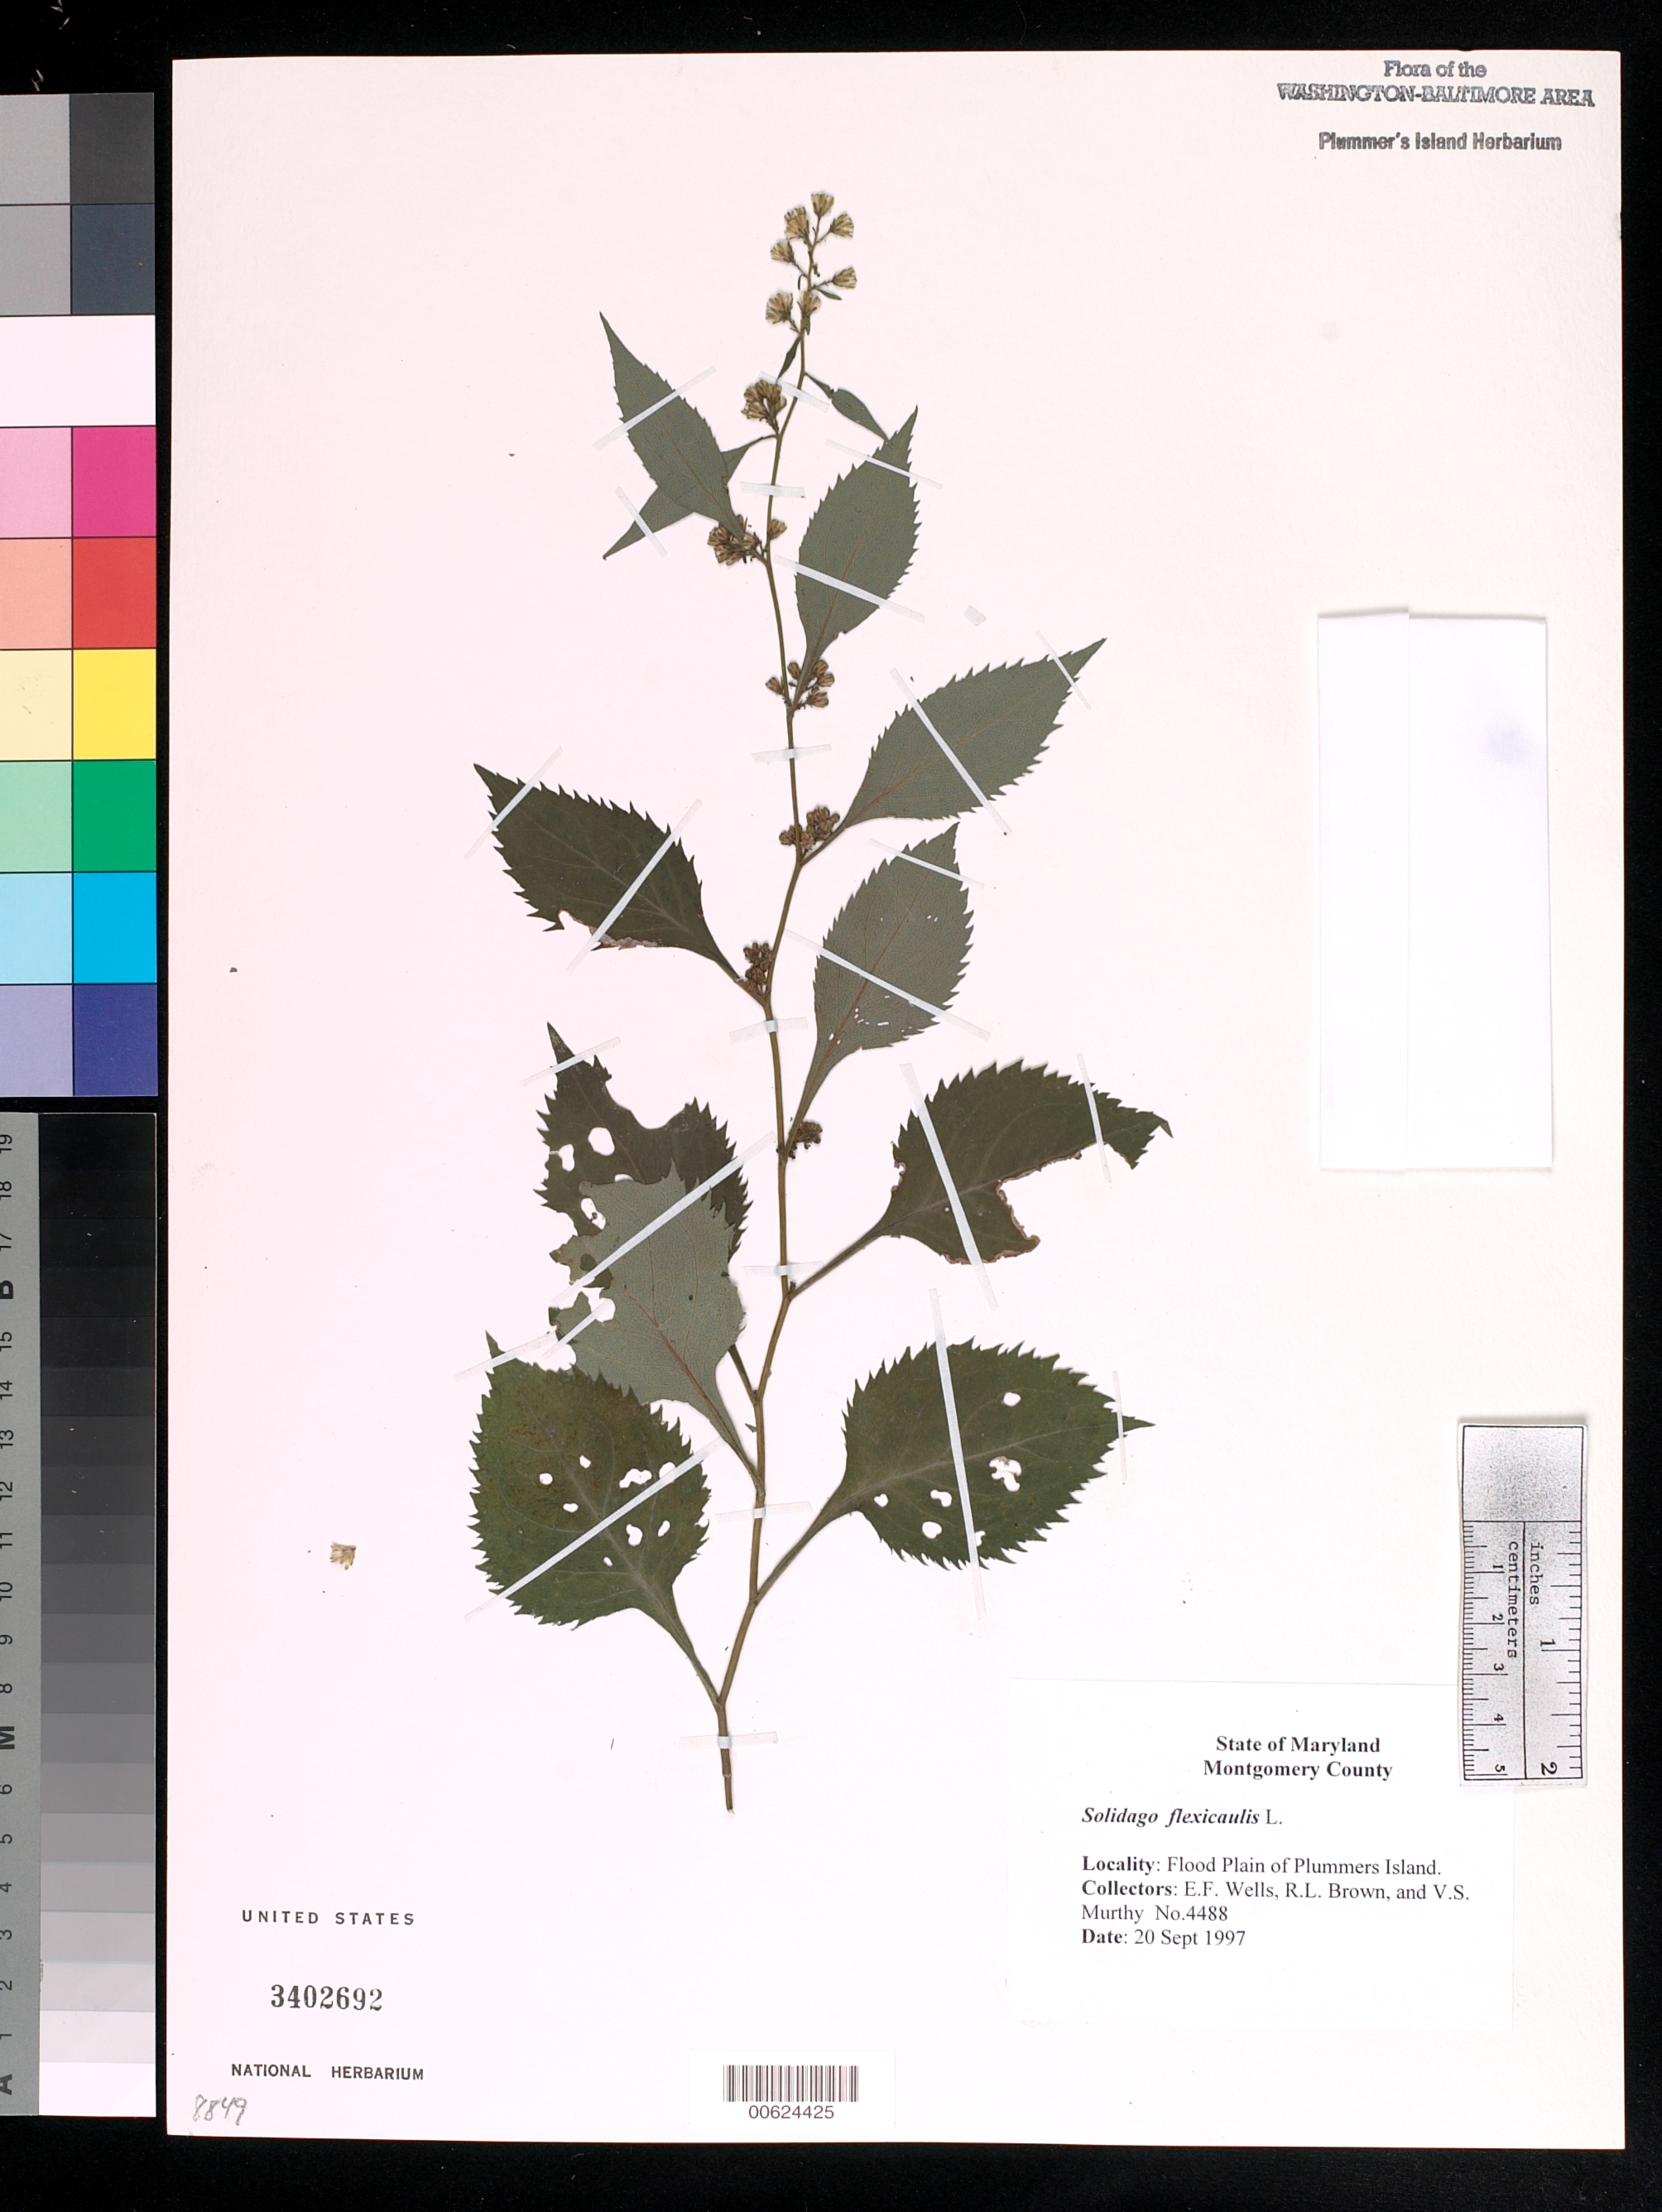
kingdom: Plantae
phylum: Tracheophyta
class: Magnoliopsida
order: Asterales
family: Asteraceae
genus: Solidago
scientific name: Solidago flexicaulis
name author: L.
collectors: E. F. Wells, R. L. Brown & V. S. Murthy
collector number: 4488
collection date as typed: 20 Sep 1997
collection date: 1997-09-20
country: United States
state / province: Maryland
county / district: Montgomery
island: Plummers Island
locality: Flood plain of Plummers Island Plummers Island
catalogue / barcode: US 3402692